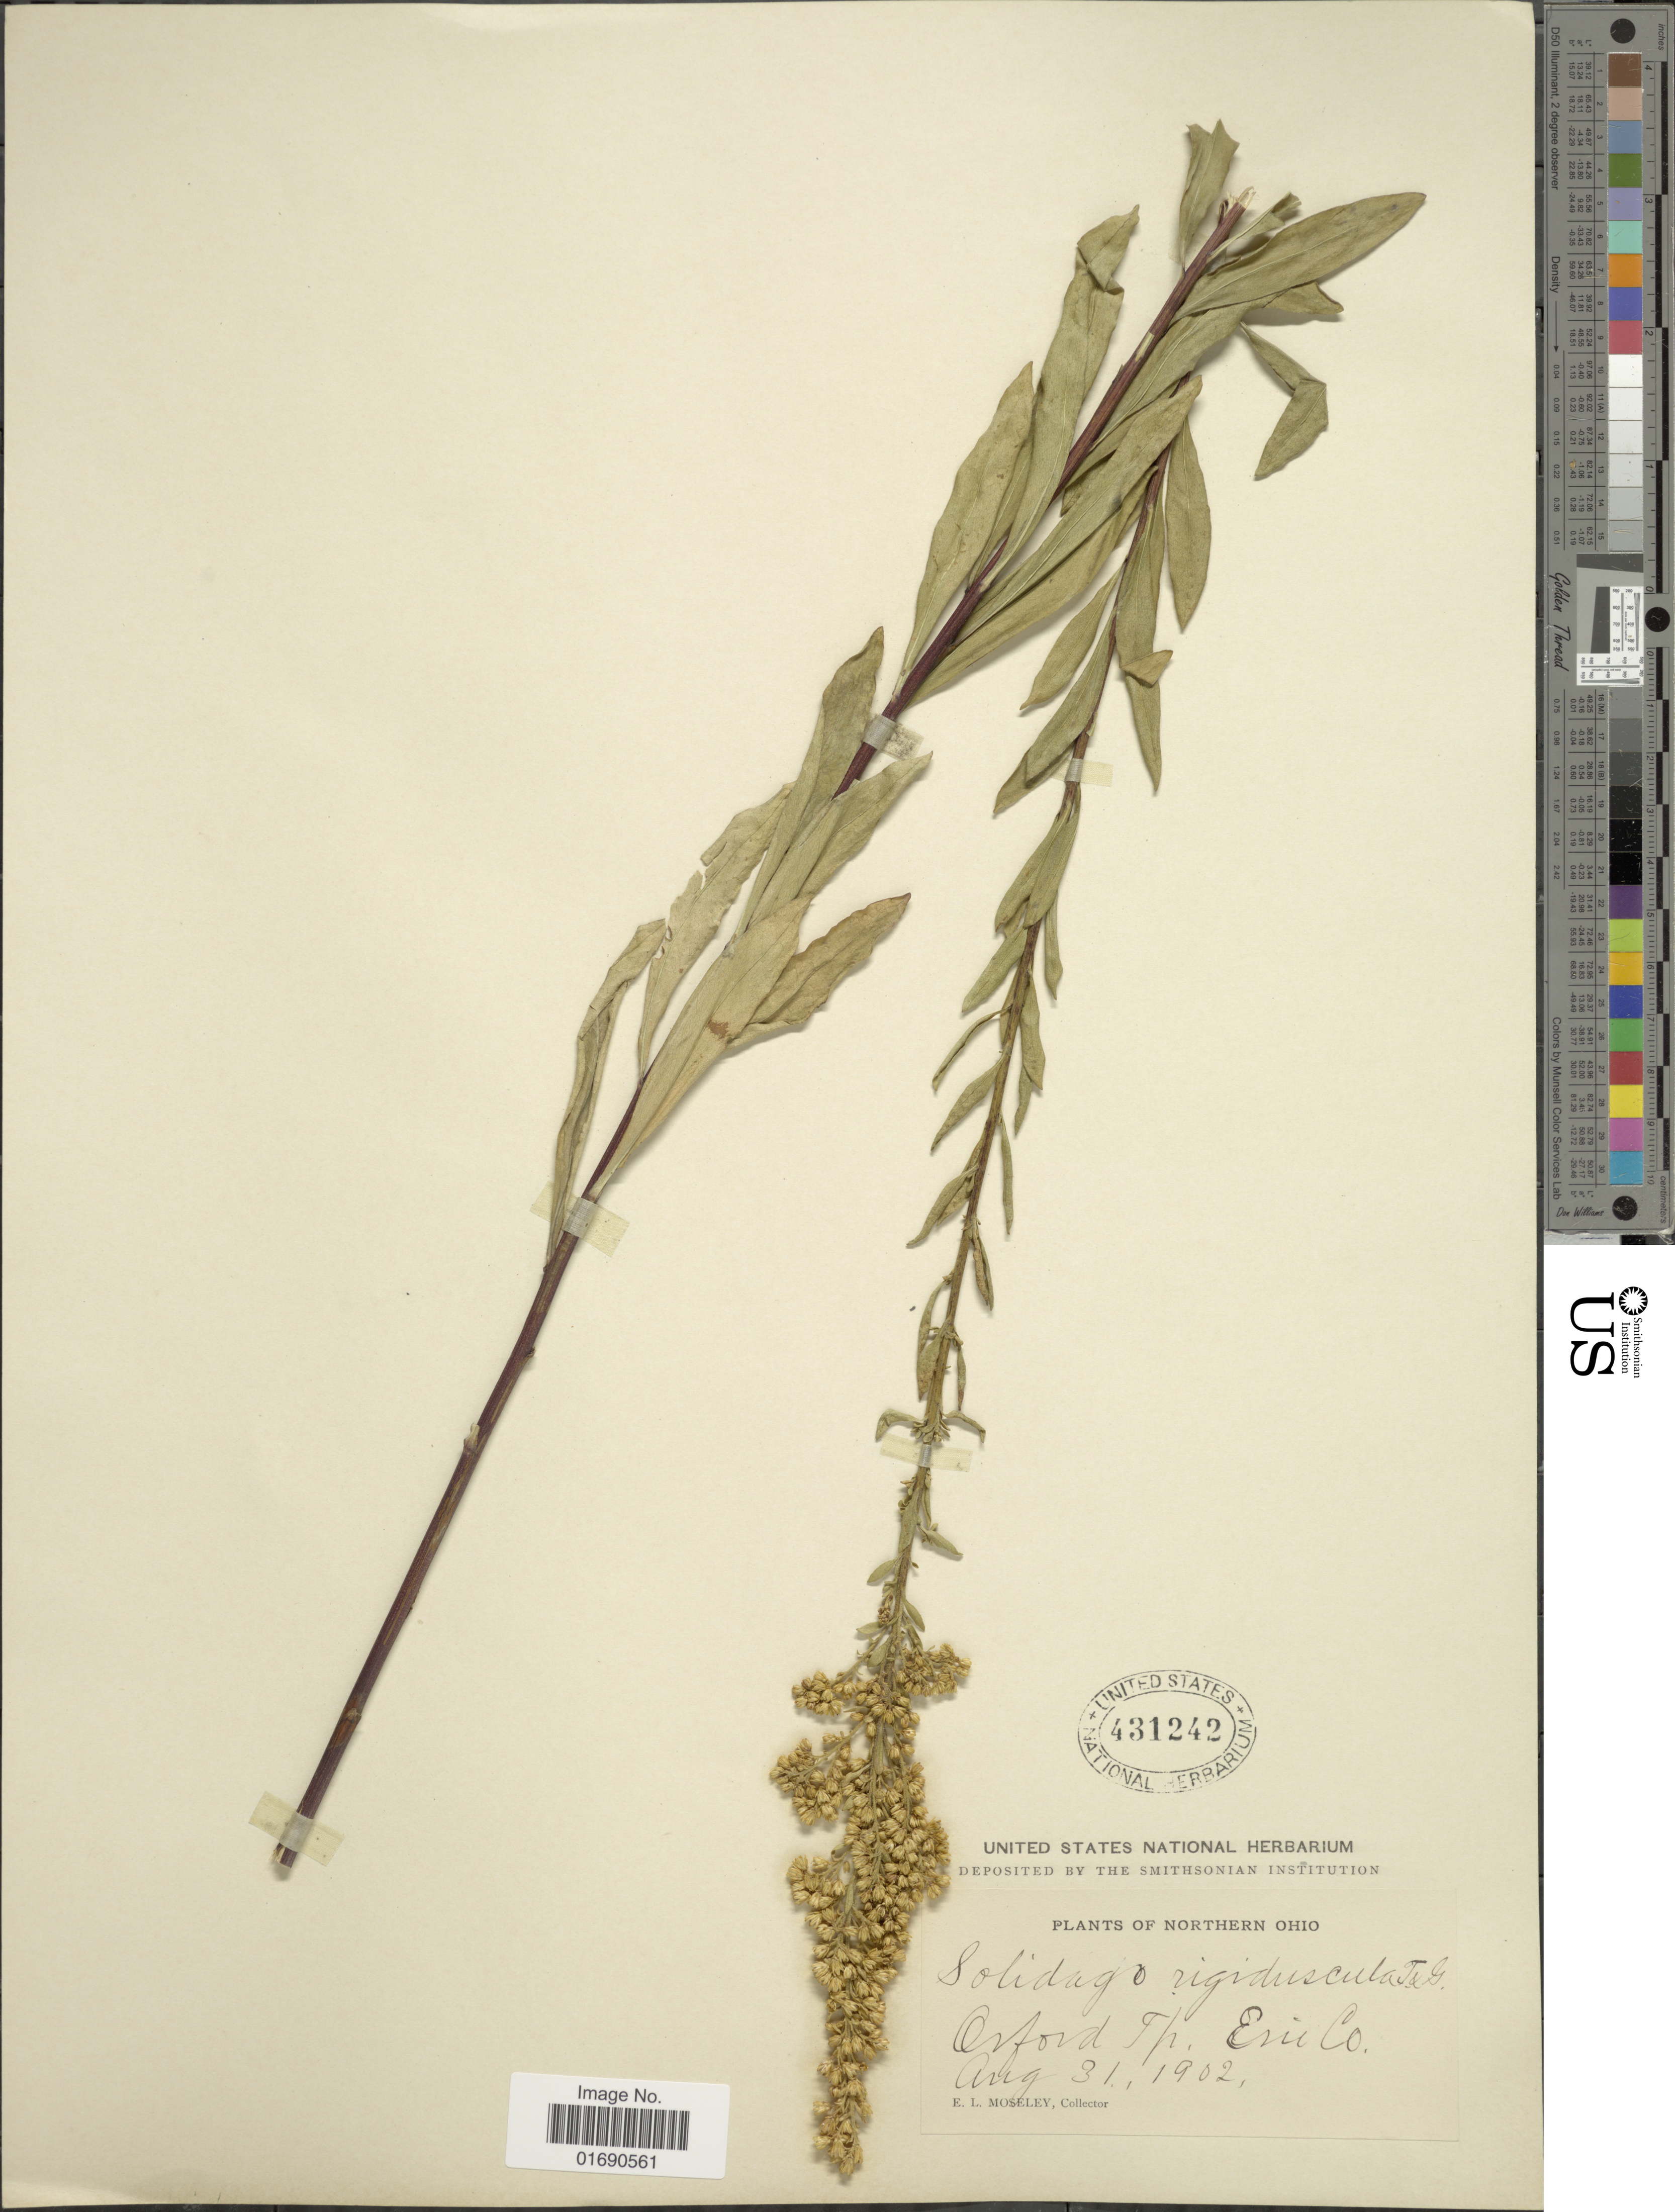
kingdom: Plantae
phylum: Tracheophyta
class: Magnoliopsida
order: Asterales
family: Asteraceae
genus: Solidago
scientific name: Solidago speciosa var. angustata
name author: Torr. & A. Gray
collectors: E. Moseley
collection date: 1902-08-31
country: United States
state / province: Ohio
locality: Northern Ohio, Oxford Tp., Erie Co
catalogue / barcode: US 431242